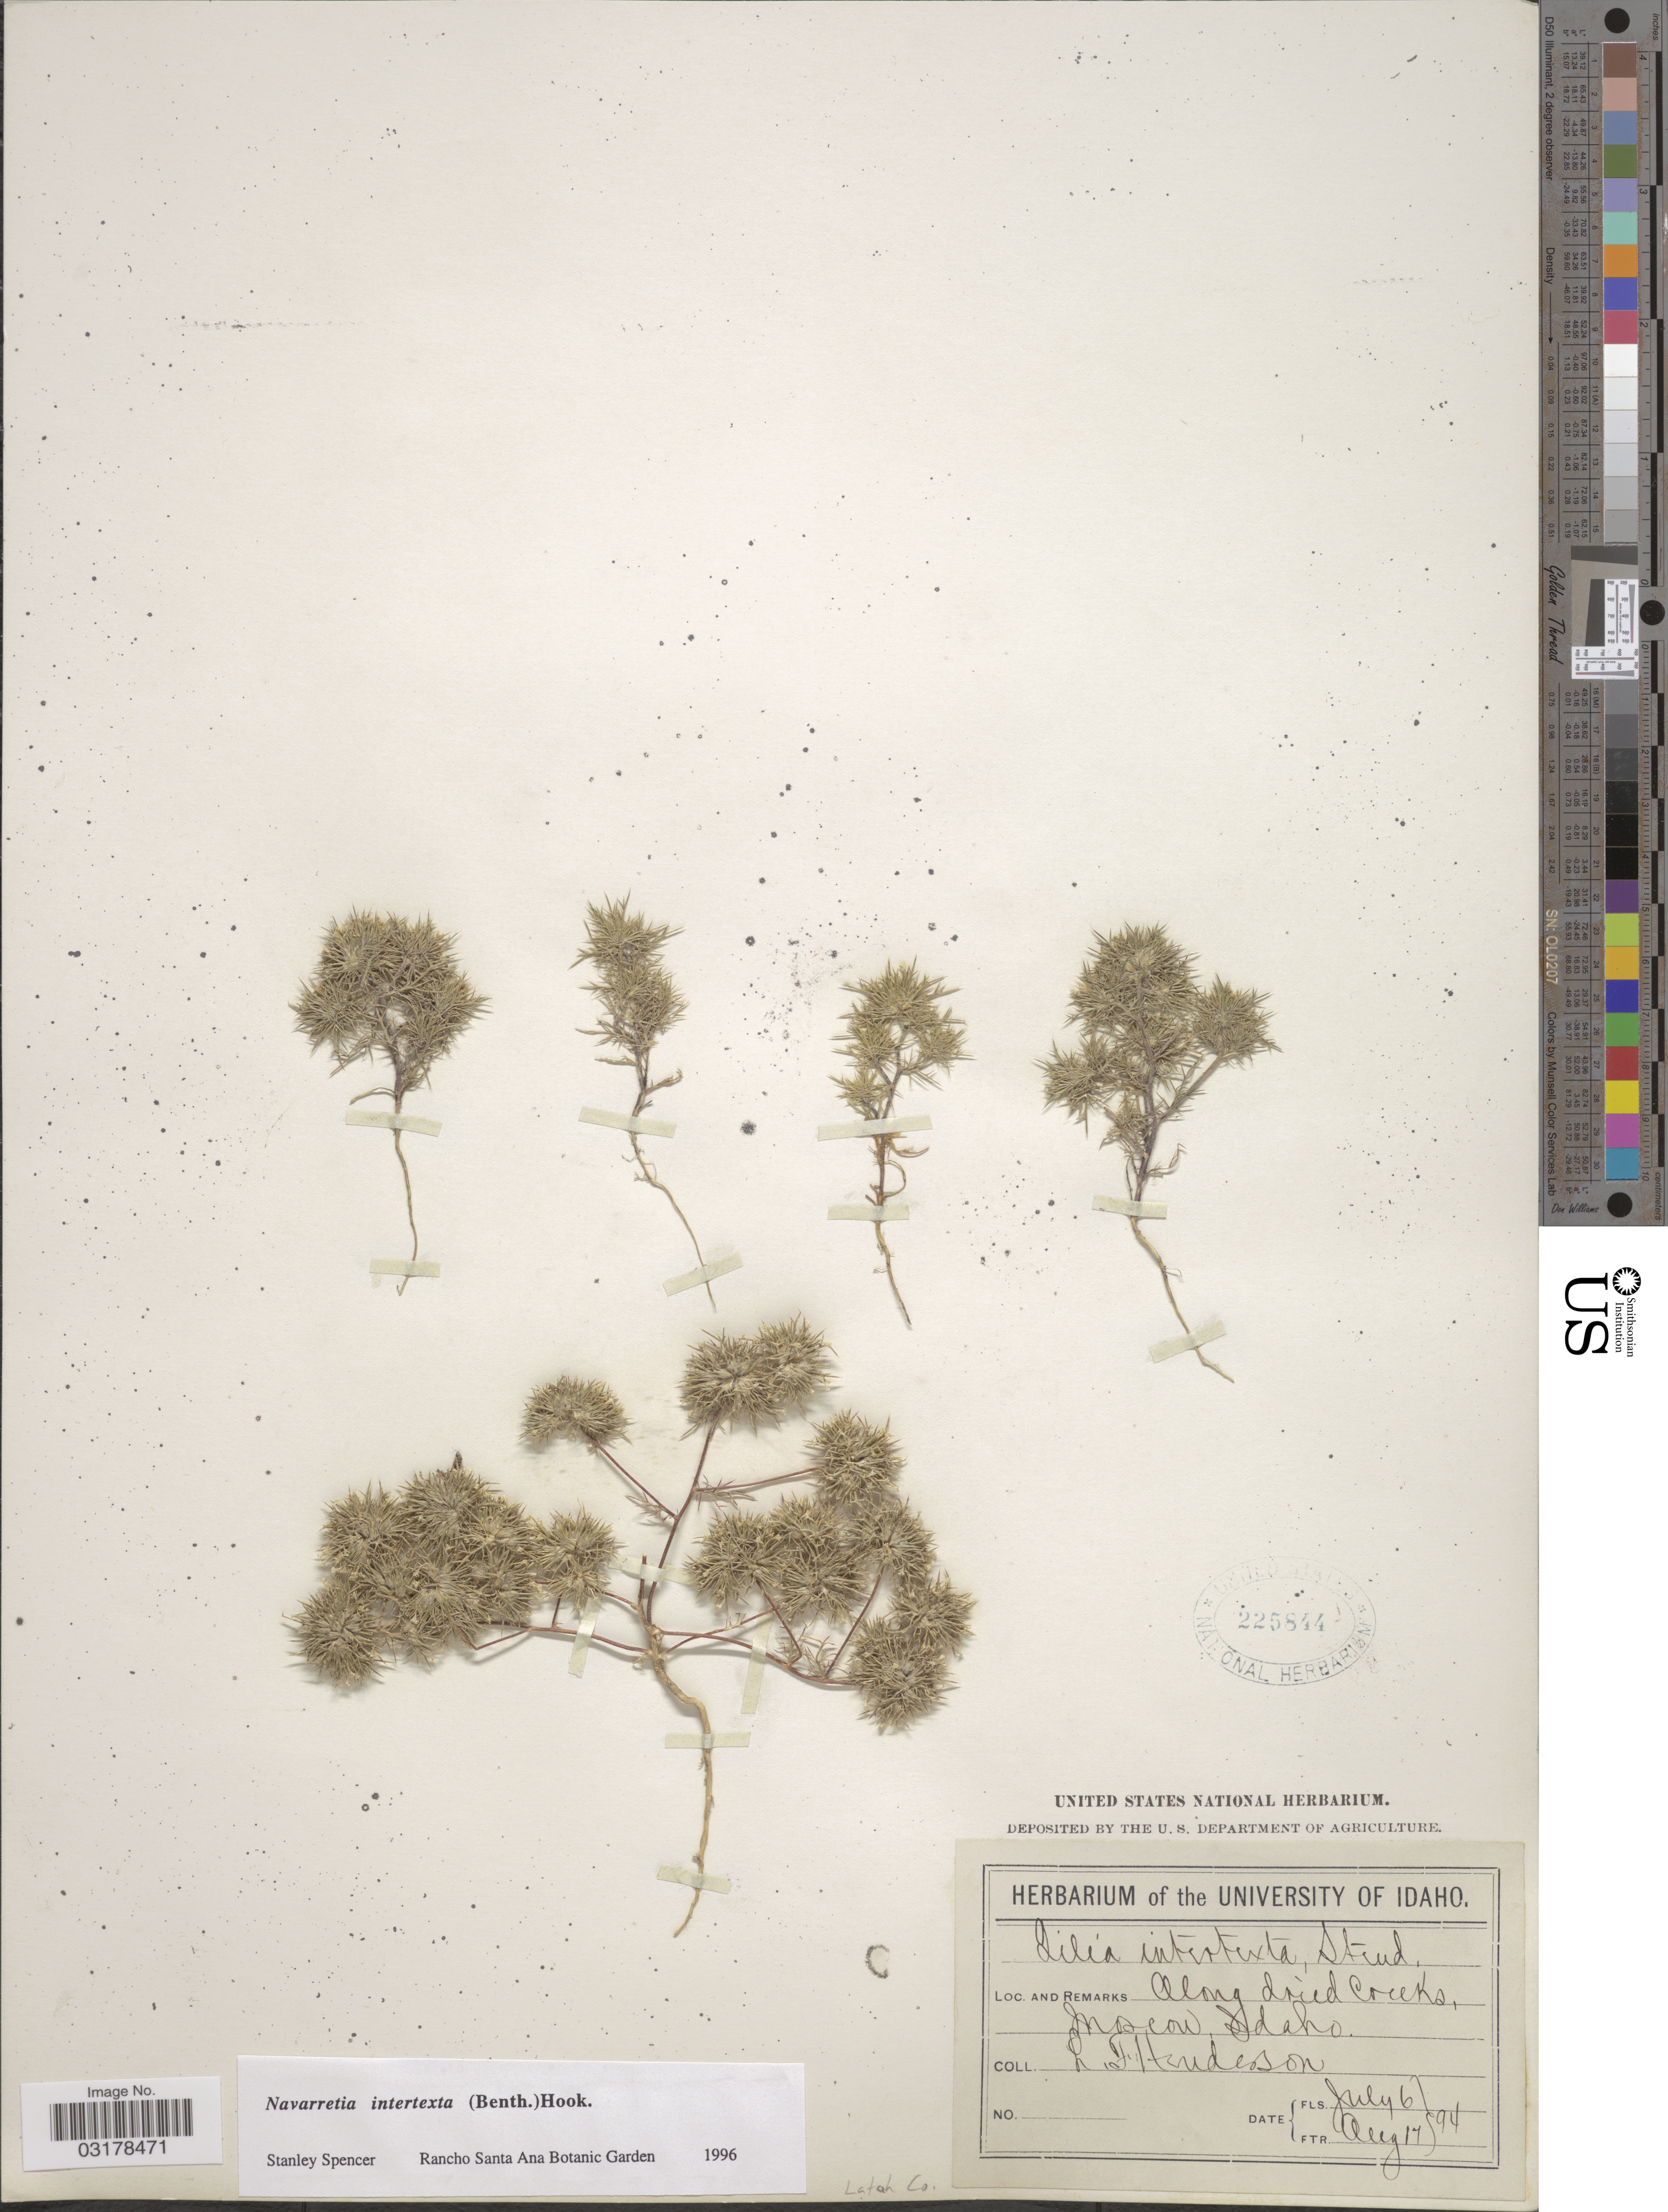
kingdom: Plantae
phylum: Tracheophyta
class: Magnoliopsida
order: Ericales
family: Polemoniaceae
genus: Navarretia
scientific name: Navarretia intertexta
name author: (Benth.) Hook.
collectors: L. Henderson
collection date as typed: Transcribed d/m/y: 6/7/94 to 17/8/94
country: United States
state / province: Idaho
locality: Along dried Creeks, Moscow. Latah Co.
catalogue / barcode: US 225844